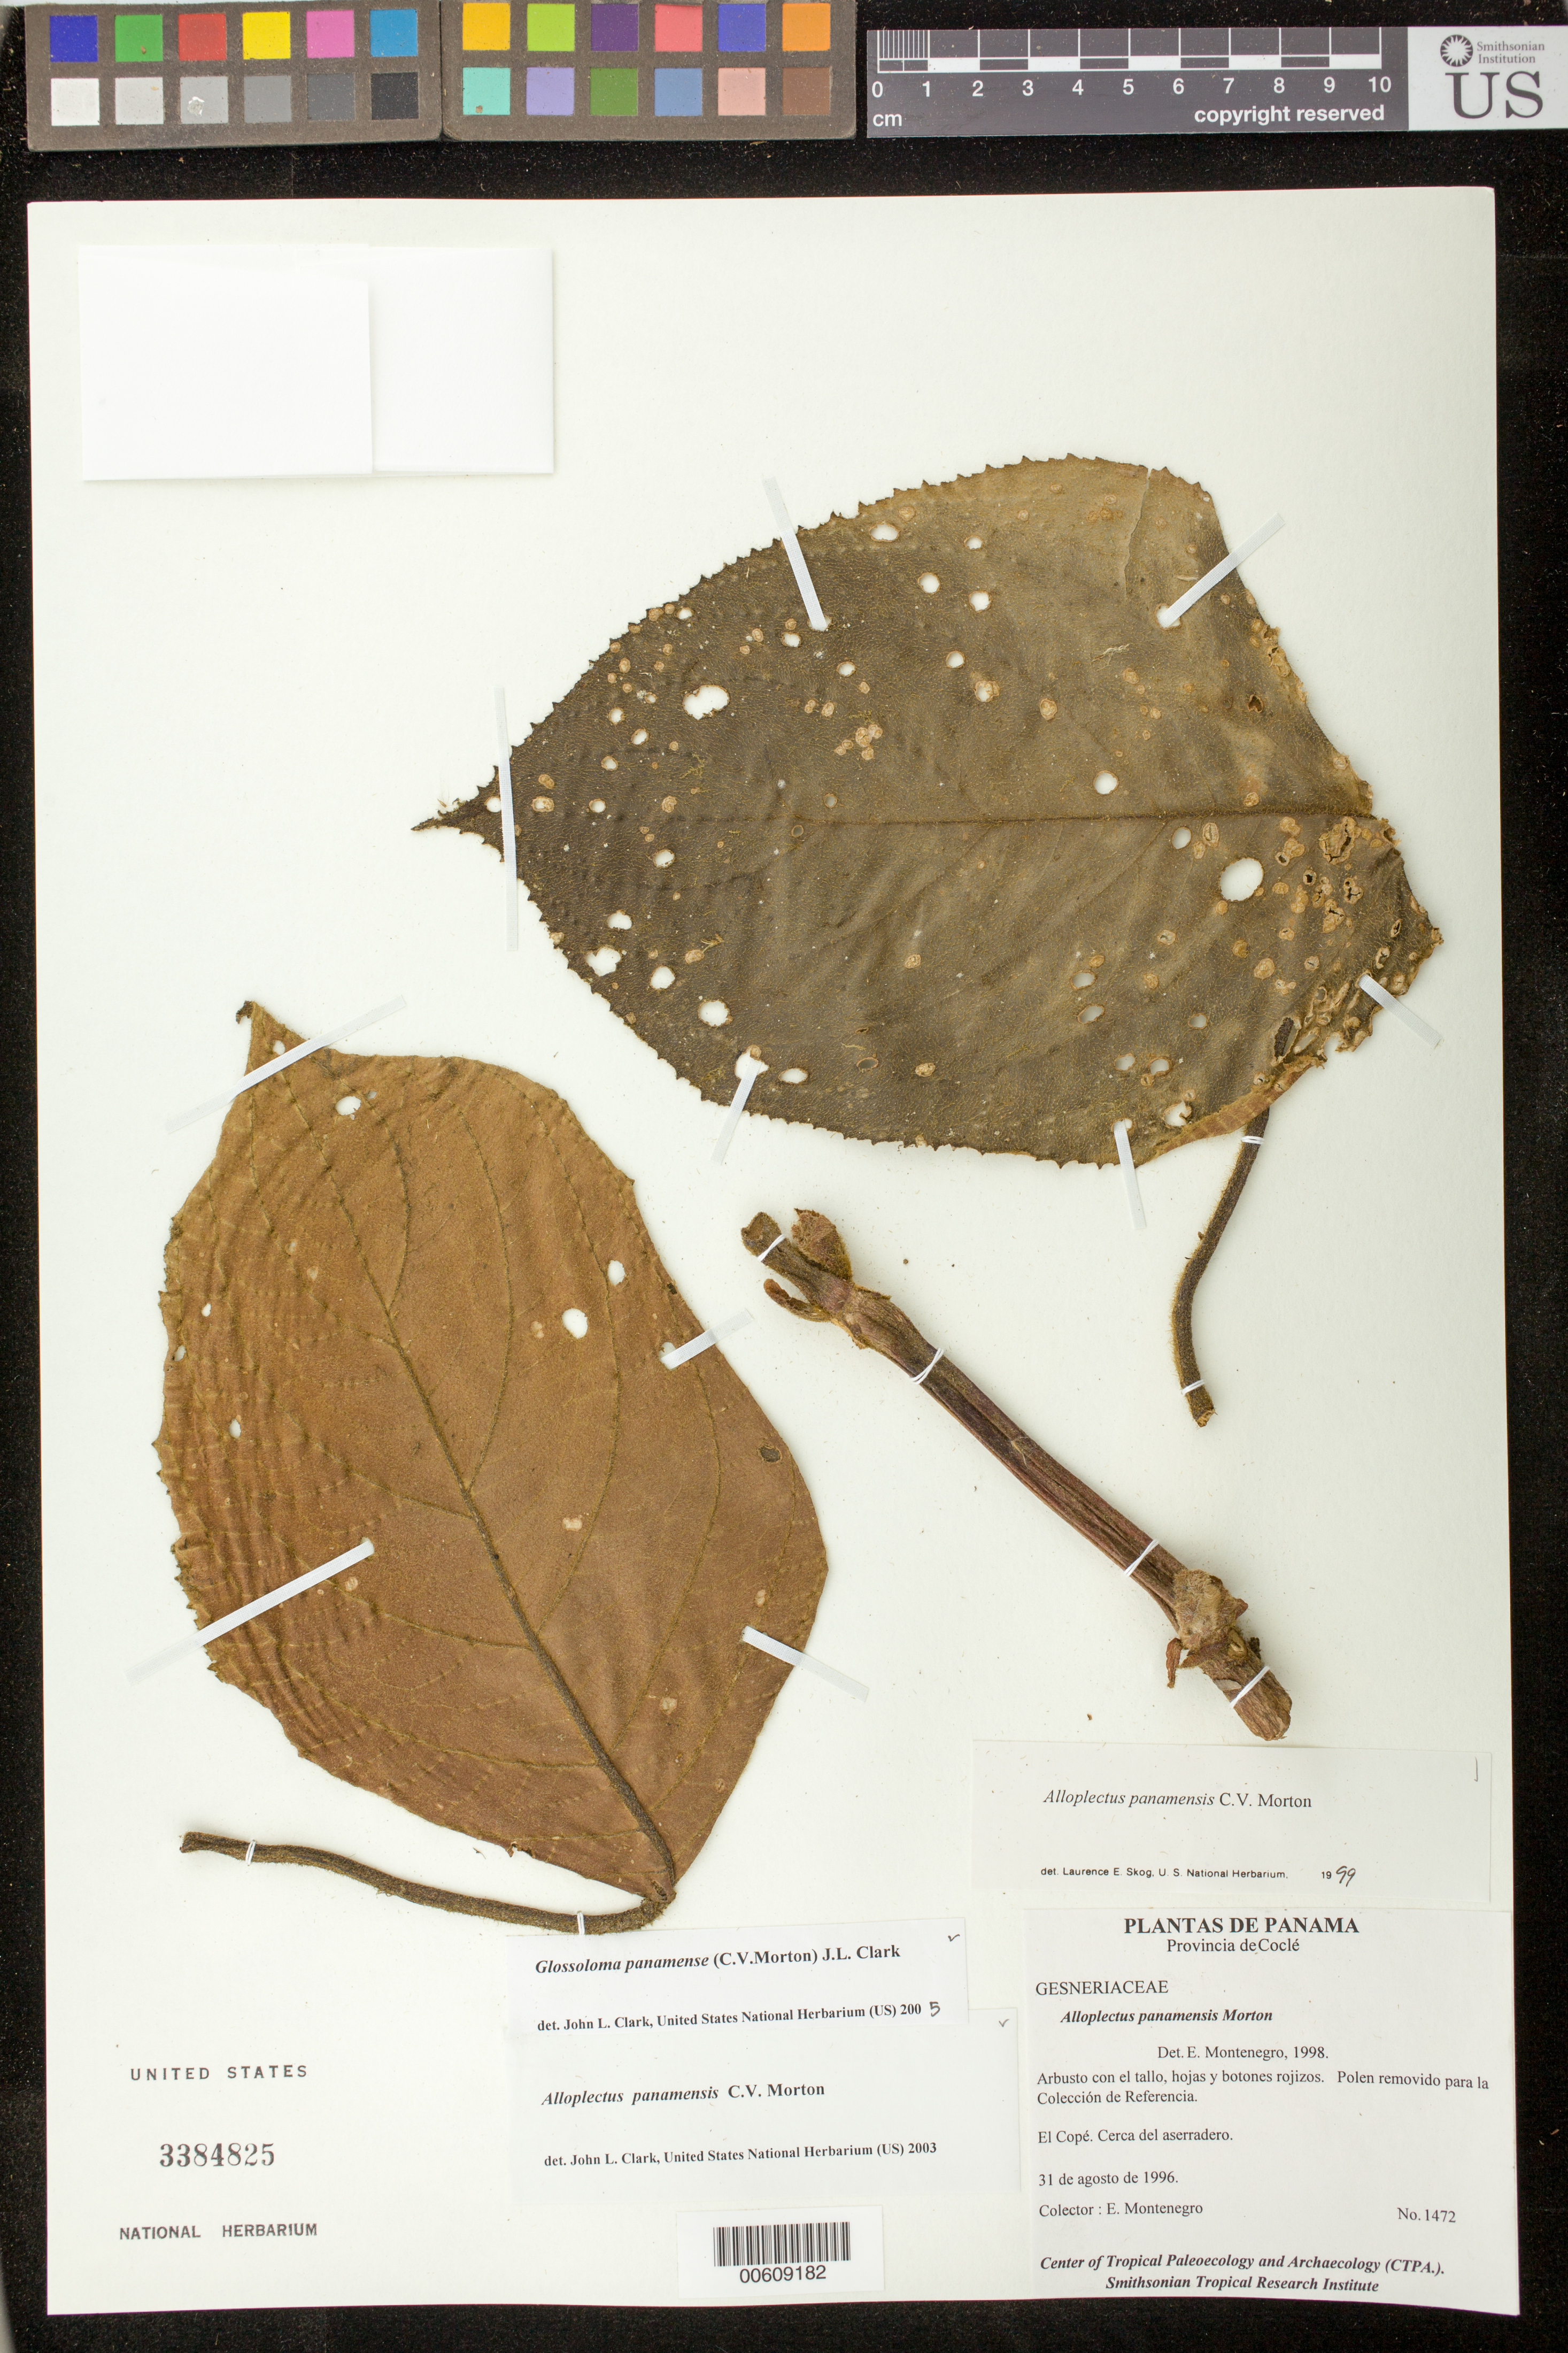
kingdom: Plantae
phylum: Tracheophyta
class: Magnoliopsida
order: Lamiales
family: Gesneriaceae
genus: Glossoloma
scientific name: Glossoloma panamense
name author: (C.V. Morton) J.L. Clark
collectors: E. Montenegro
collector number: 1472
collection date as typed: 31 Aug 1996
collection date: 1996-08-31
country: Panama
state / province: Coclé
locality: El Copé, cerca del aserradero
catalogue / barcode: US 3384825